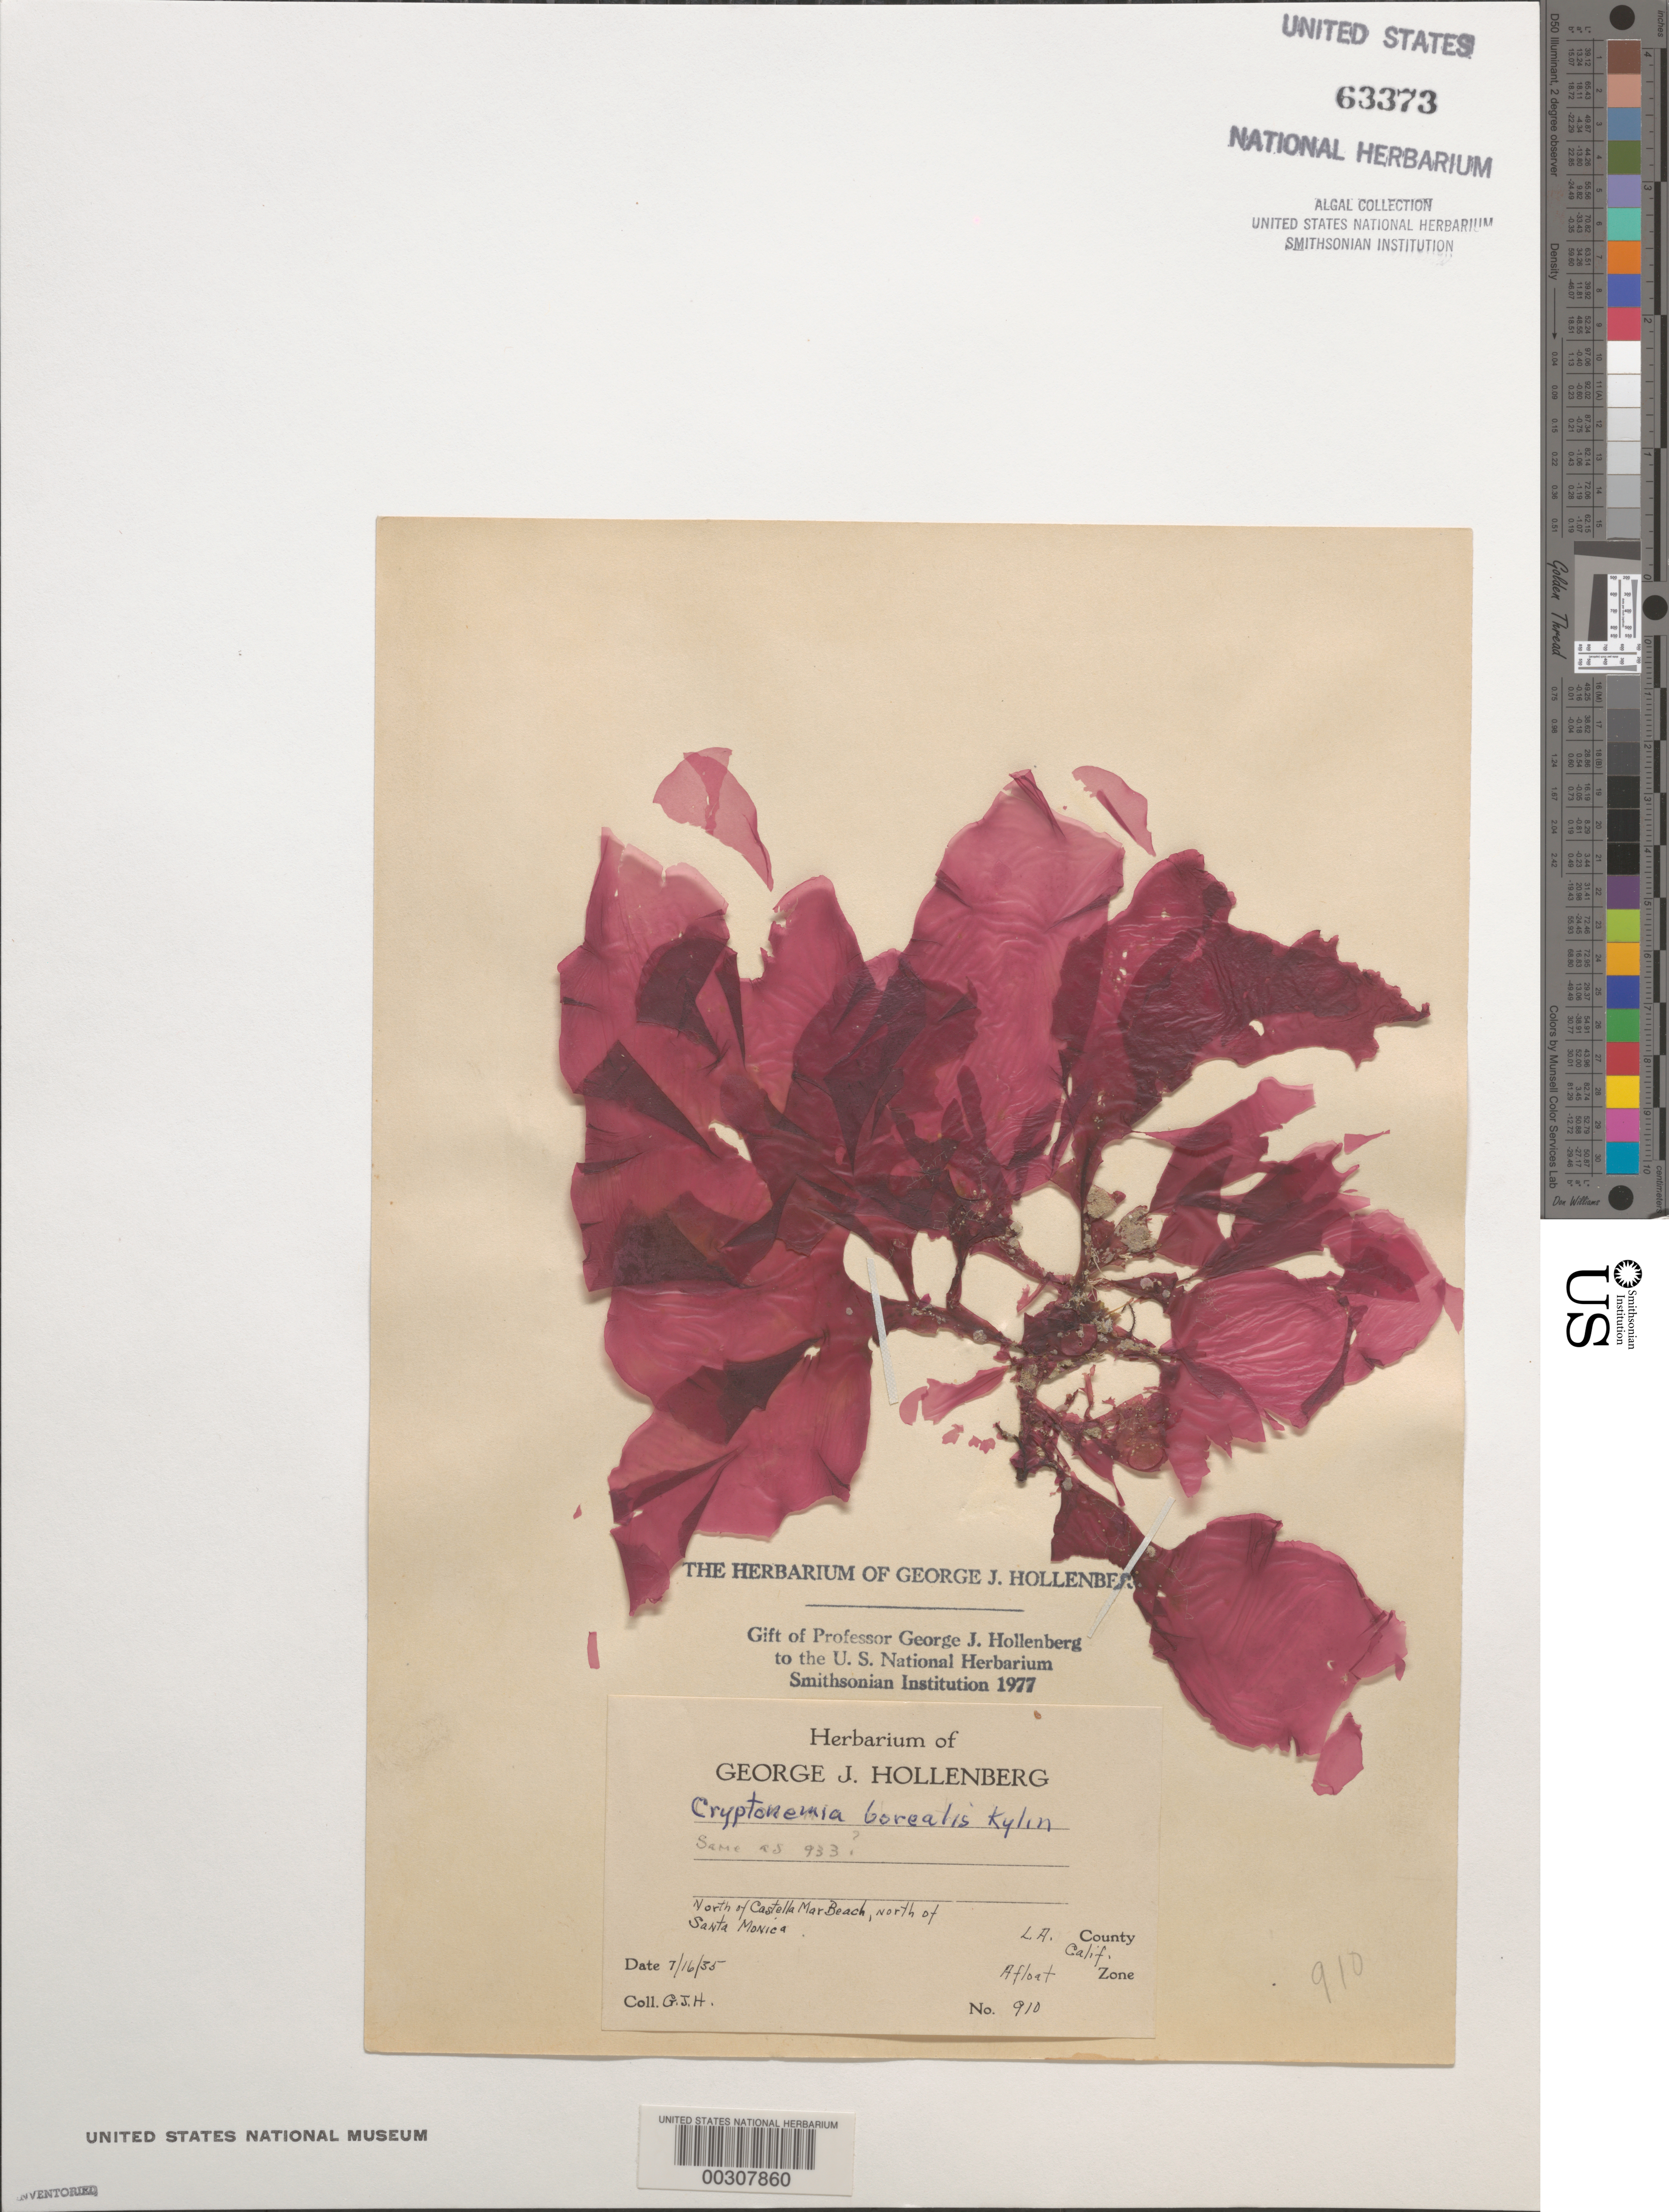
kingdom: Plantae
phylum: Rhodophyta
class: Florideophyceae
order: Halymeniales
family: Halymeniaceae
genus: Cryptonemia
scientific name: Cryptonemia borealis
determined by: Hollenberg, George J.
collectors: G. Hollenberg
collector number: GJH 910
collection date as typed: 16 Jul 1935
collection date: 1935-07-16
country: United States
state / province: California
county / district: Los Angeles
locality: North of Castle Mar Beach, north of Santa Monica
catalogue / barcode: US 63373